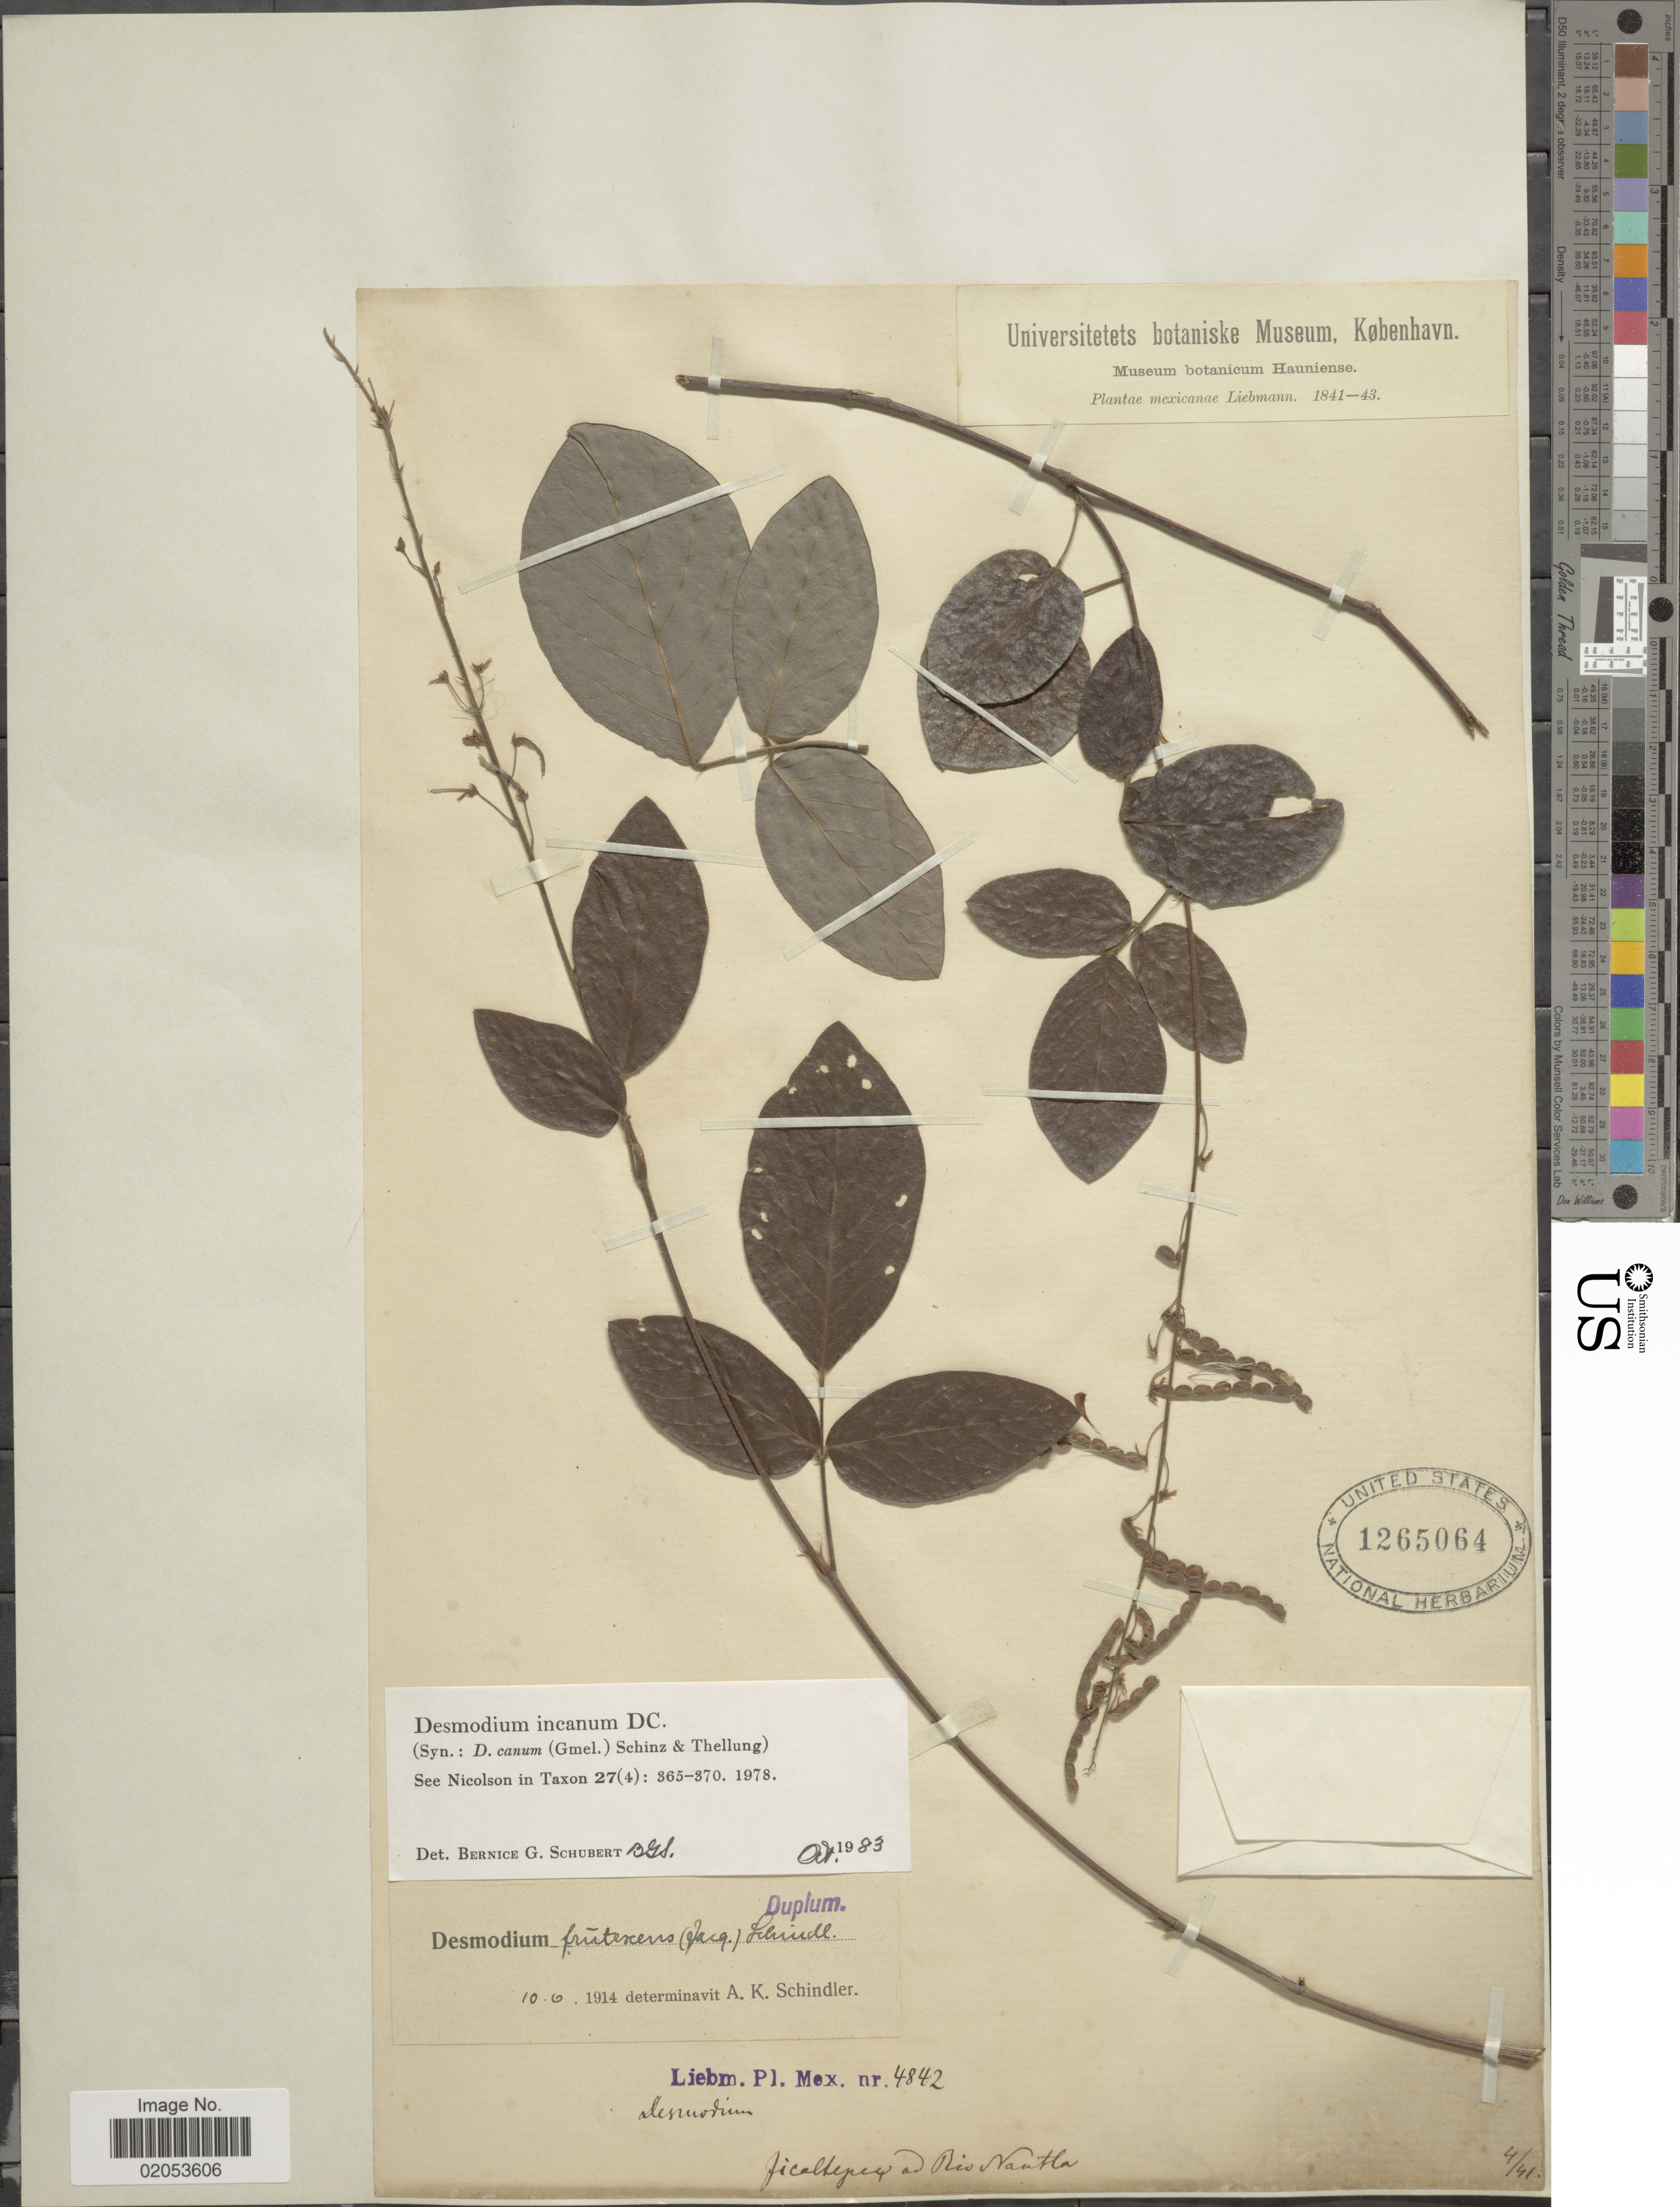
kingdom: Plantae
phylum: Tracheophyta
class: Magnoliopsida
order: Fabales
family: Fabaceae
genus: Desmodium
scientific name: Desmodium incanum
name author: (Sw.) DC.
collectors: Liebmann, --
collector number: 4842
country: Mexico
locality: Zicaltepec ad Rio Nautla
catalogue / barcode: US 1265064